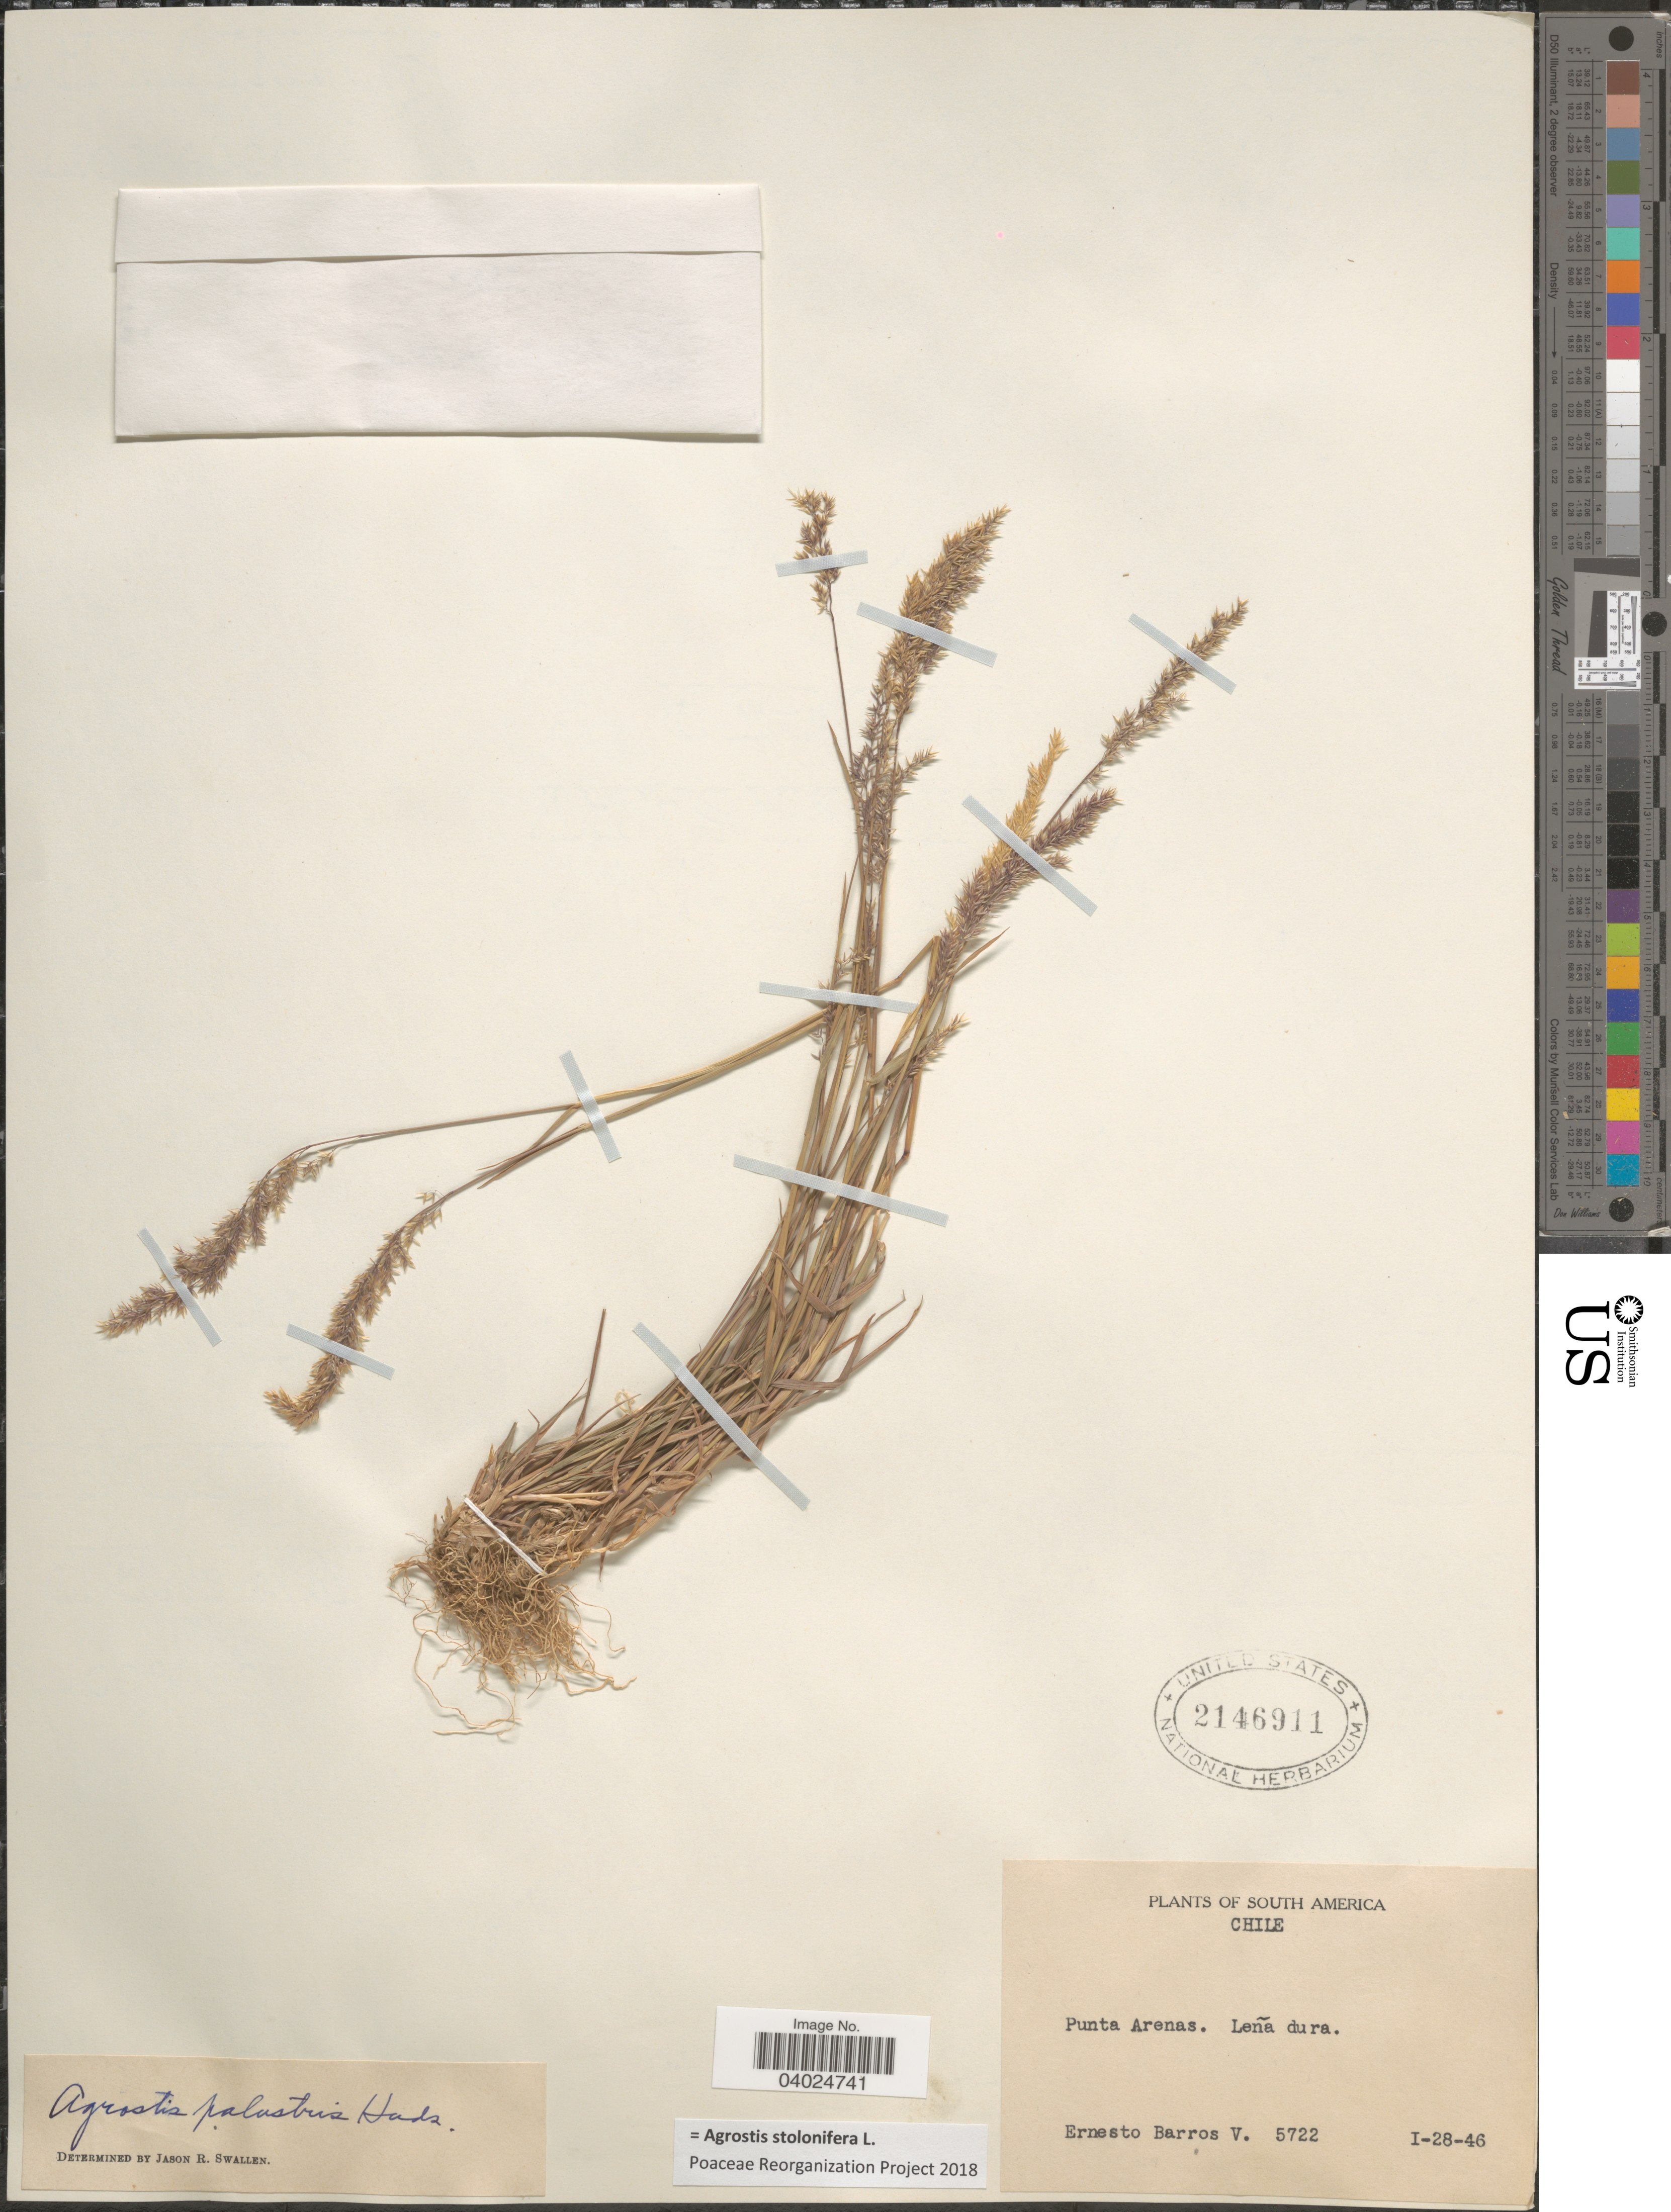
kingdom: Plantae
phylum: Tracheophyta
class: Liliopsida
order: Poales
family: Poaceae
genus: Agrostis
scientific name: Agrostis stolonifera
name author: L.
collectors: E. Barros V.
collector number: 5722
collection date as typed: Transcribed d/m/y: 28/1/46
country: Chile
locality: Punta Arenas. Leña dura.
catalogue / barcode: US 2146911